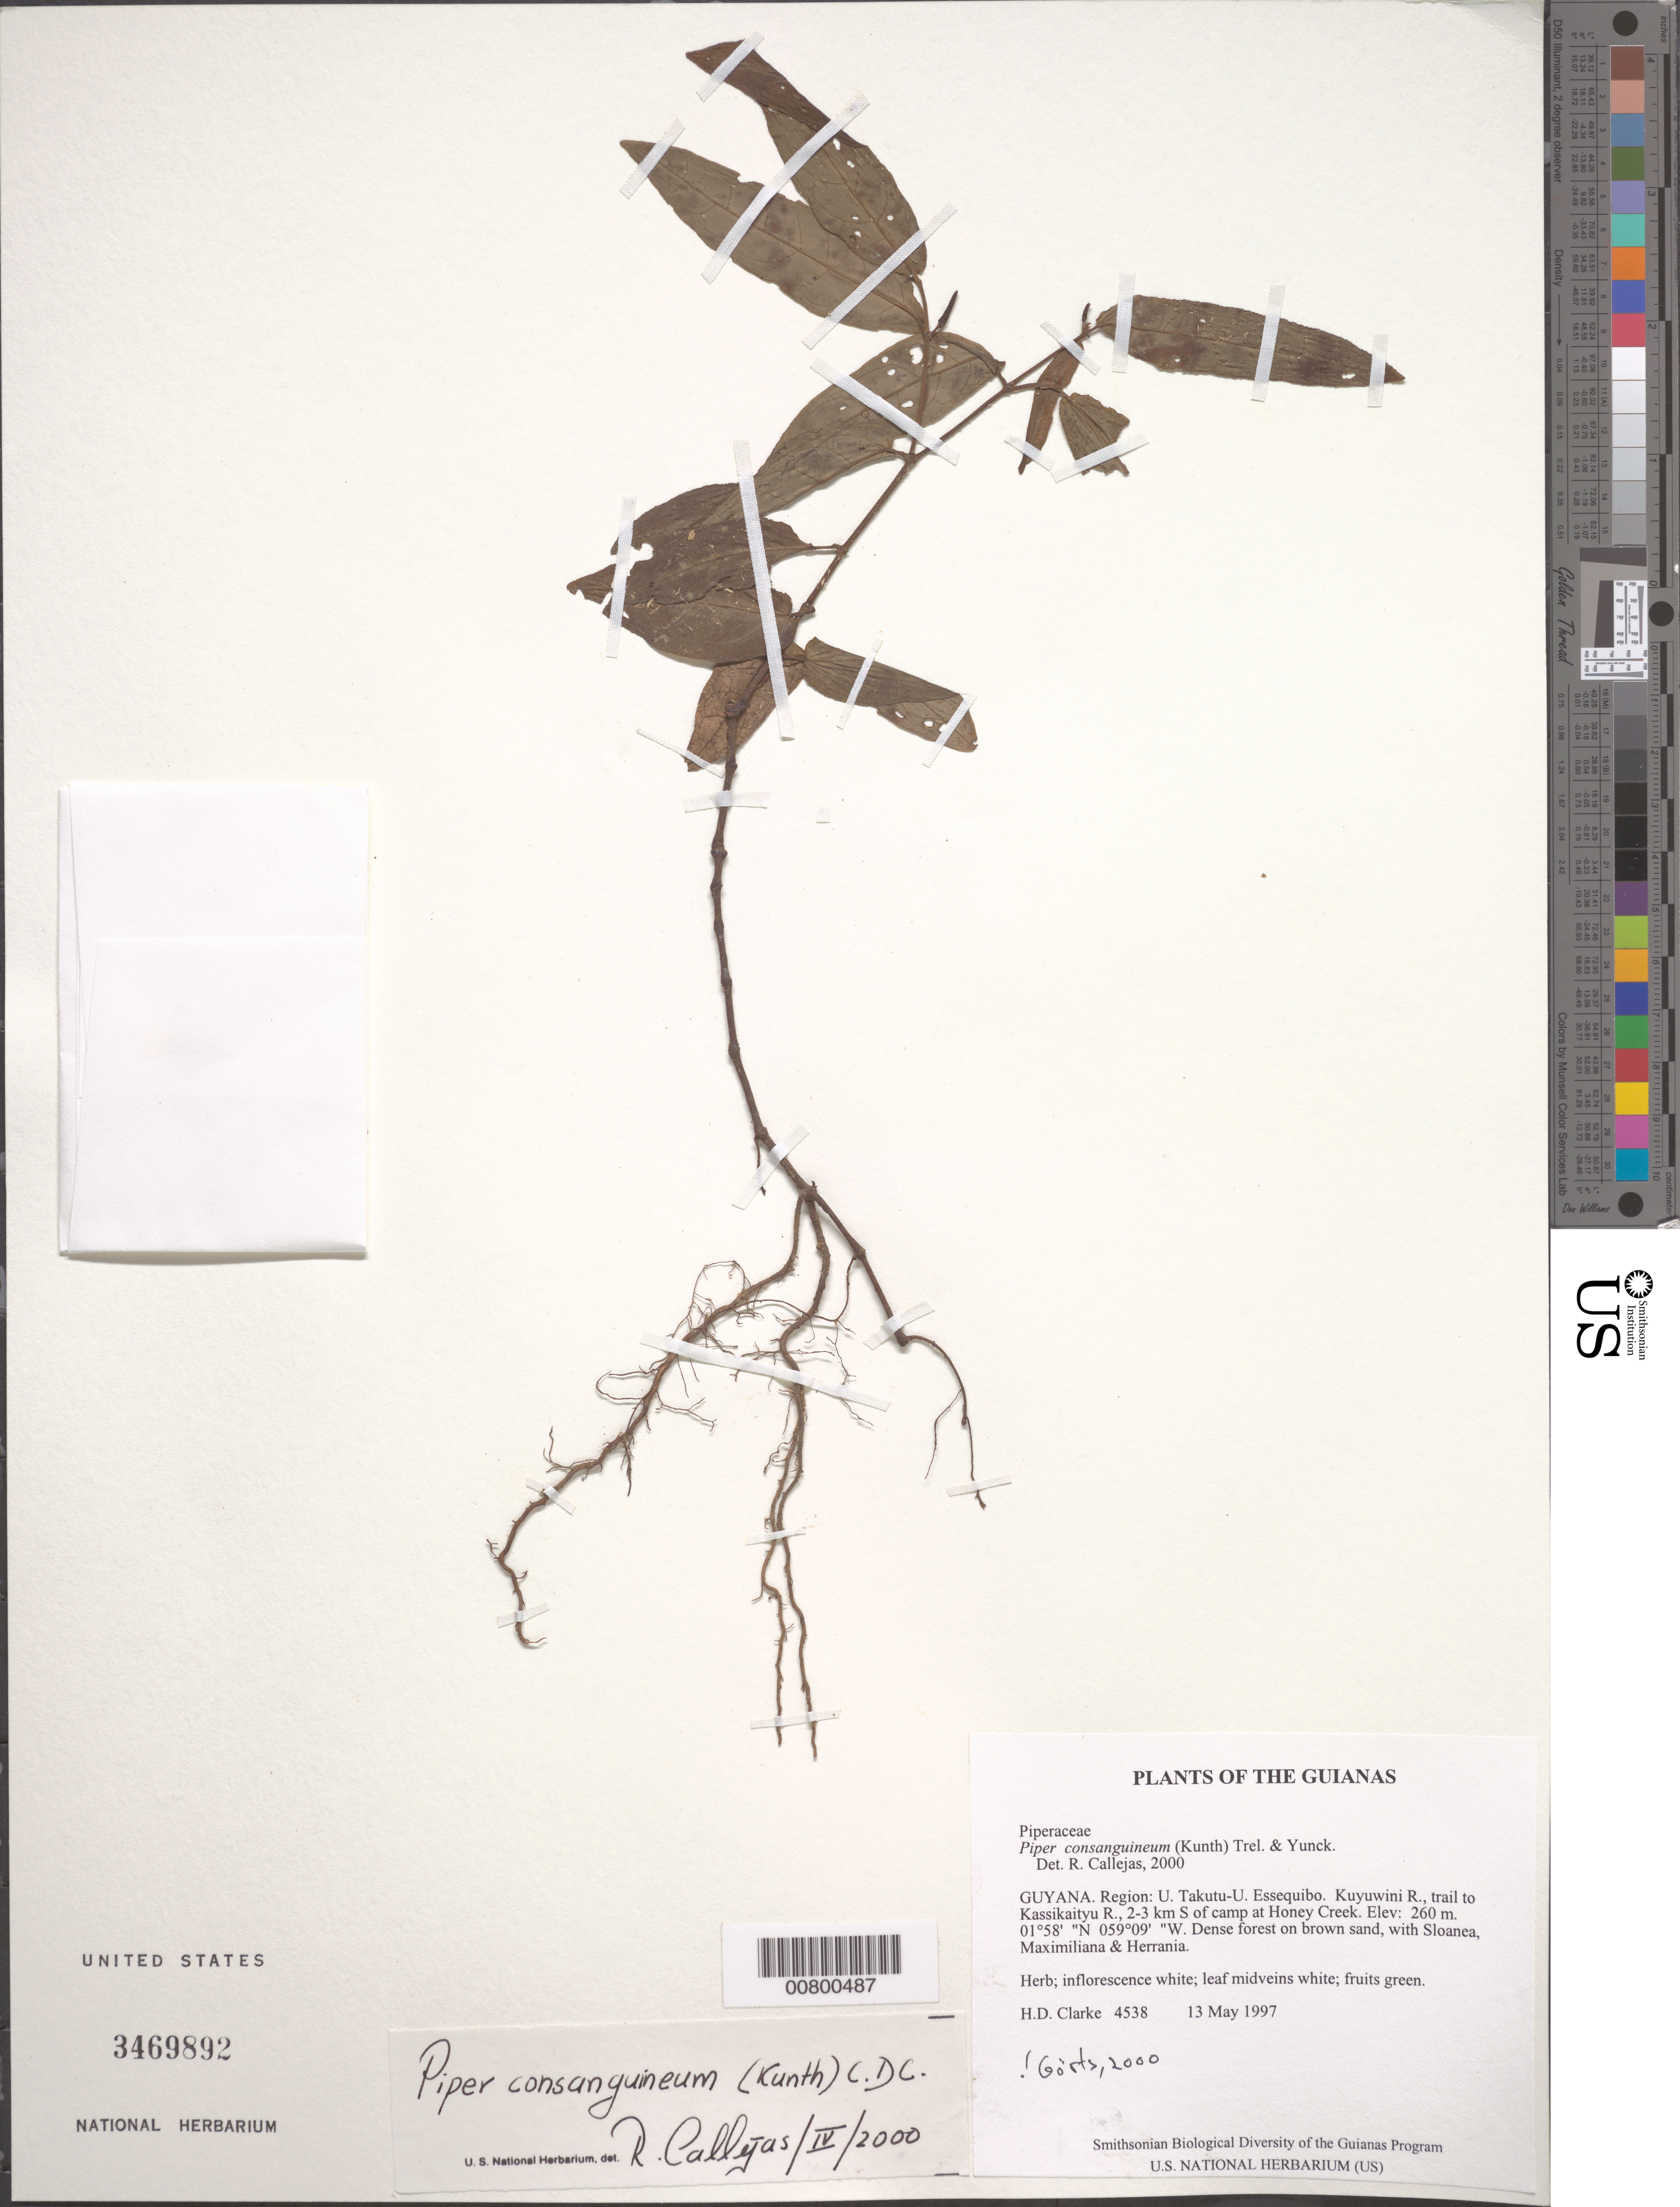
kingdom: Plantae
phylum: Tracheophyta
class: Magnoliopsida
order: Piperales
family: Piperaceae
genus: Piper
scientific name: Piper consanguineum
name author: Kunth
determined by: Görts-van Rijn, A. R. A.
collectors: H. D. Clarke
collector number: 4538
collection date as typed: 13 May 1997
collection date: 1997-05-13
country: Guyana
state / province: U. Takutu-U. Essequibo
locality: Kuyuwini R., trail to Kassikaityu R., 2-3 km S of camp at Honey Creek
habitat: Dense forest on brown sand, with Sloanea, Maximiliana & Herrania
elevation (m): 260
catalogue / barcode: US 3469892